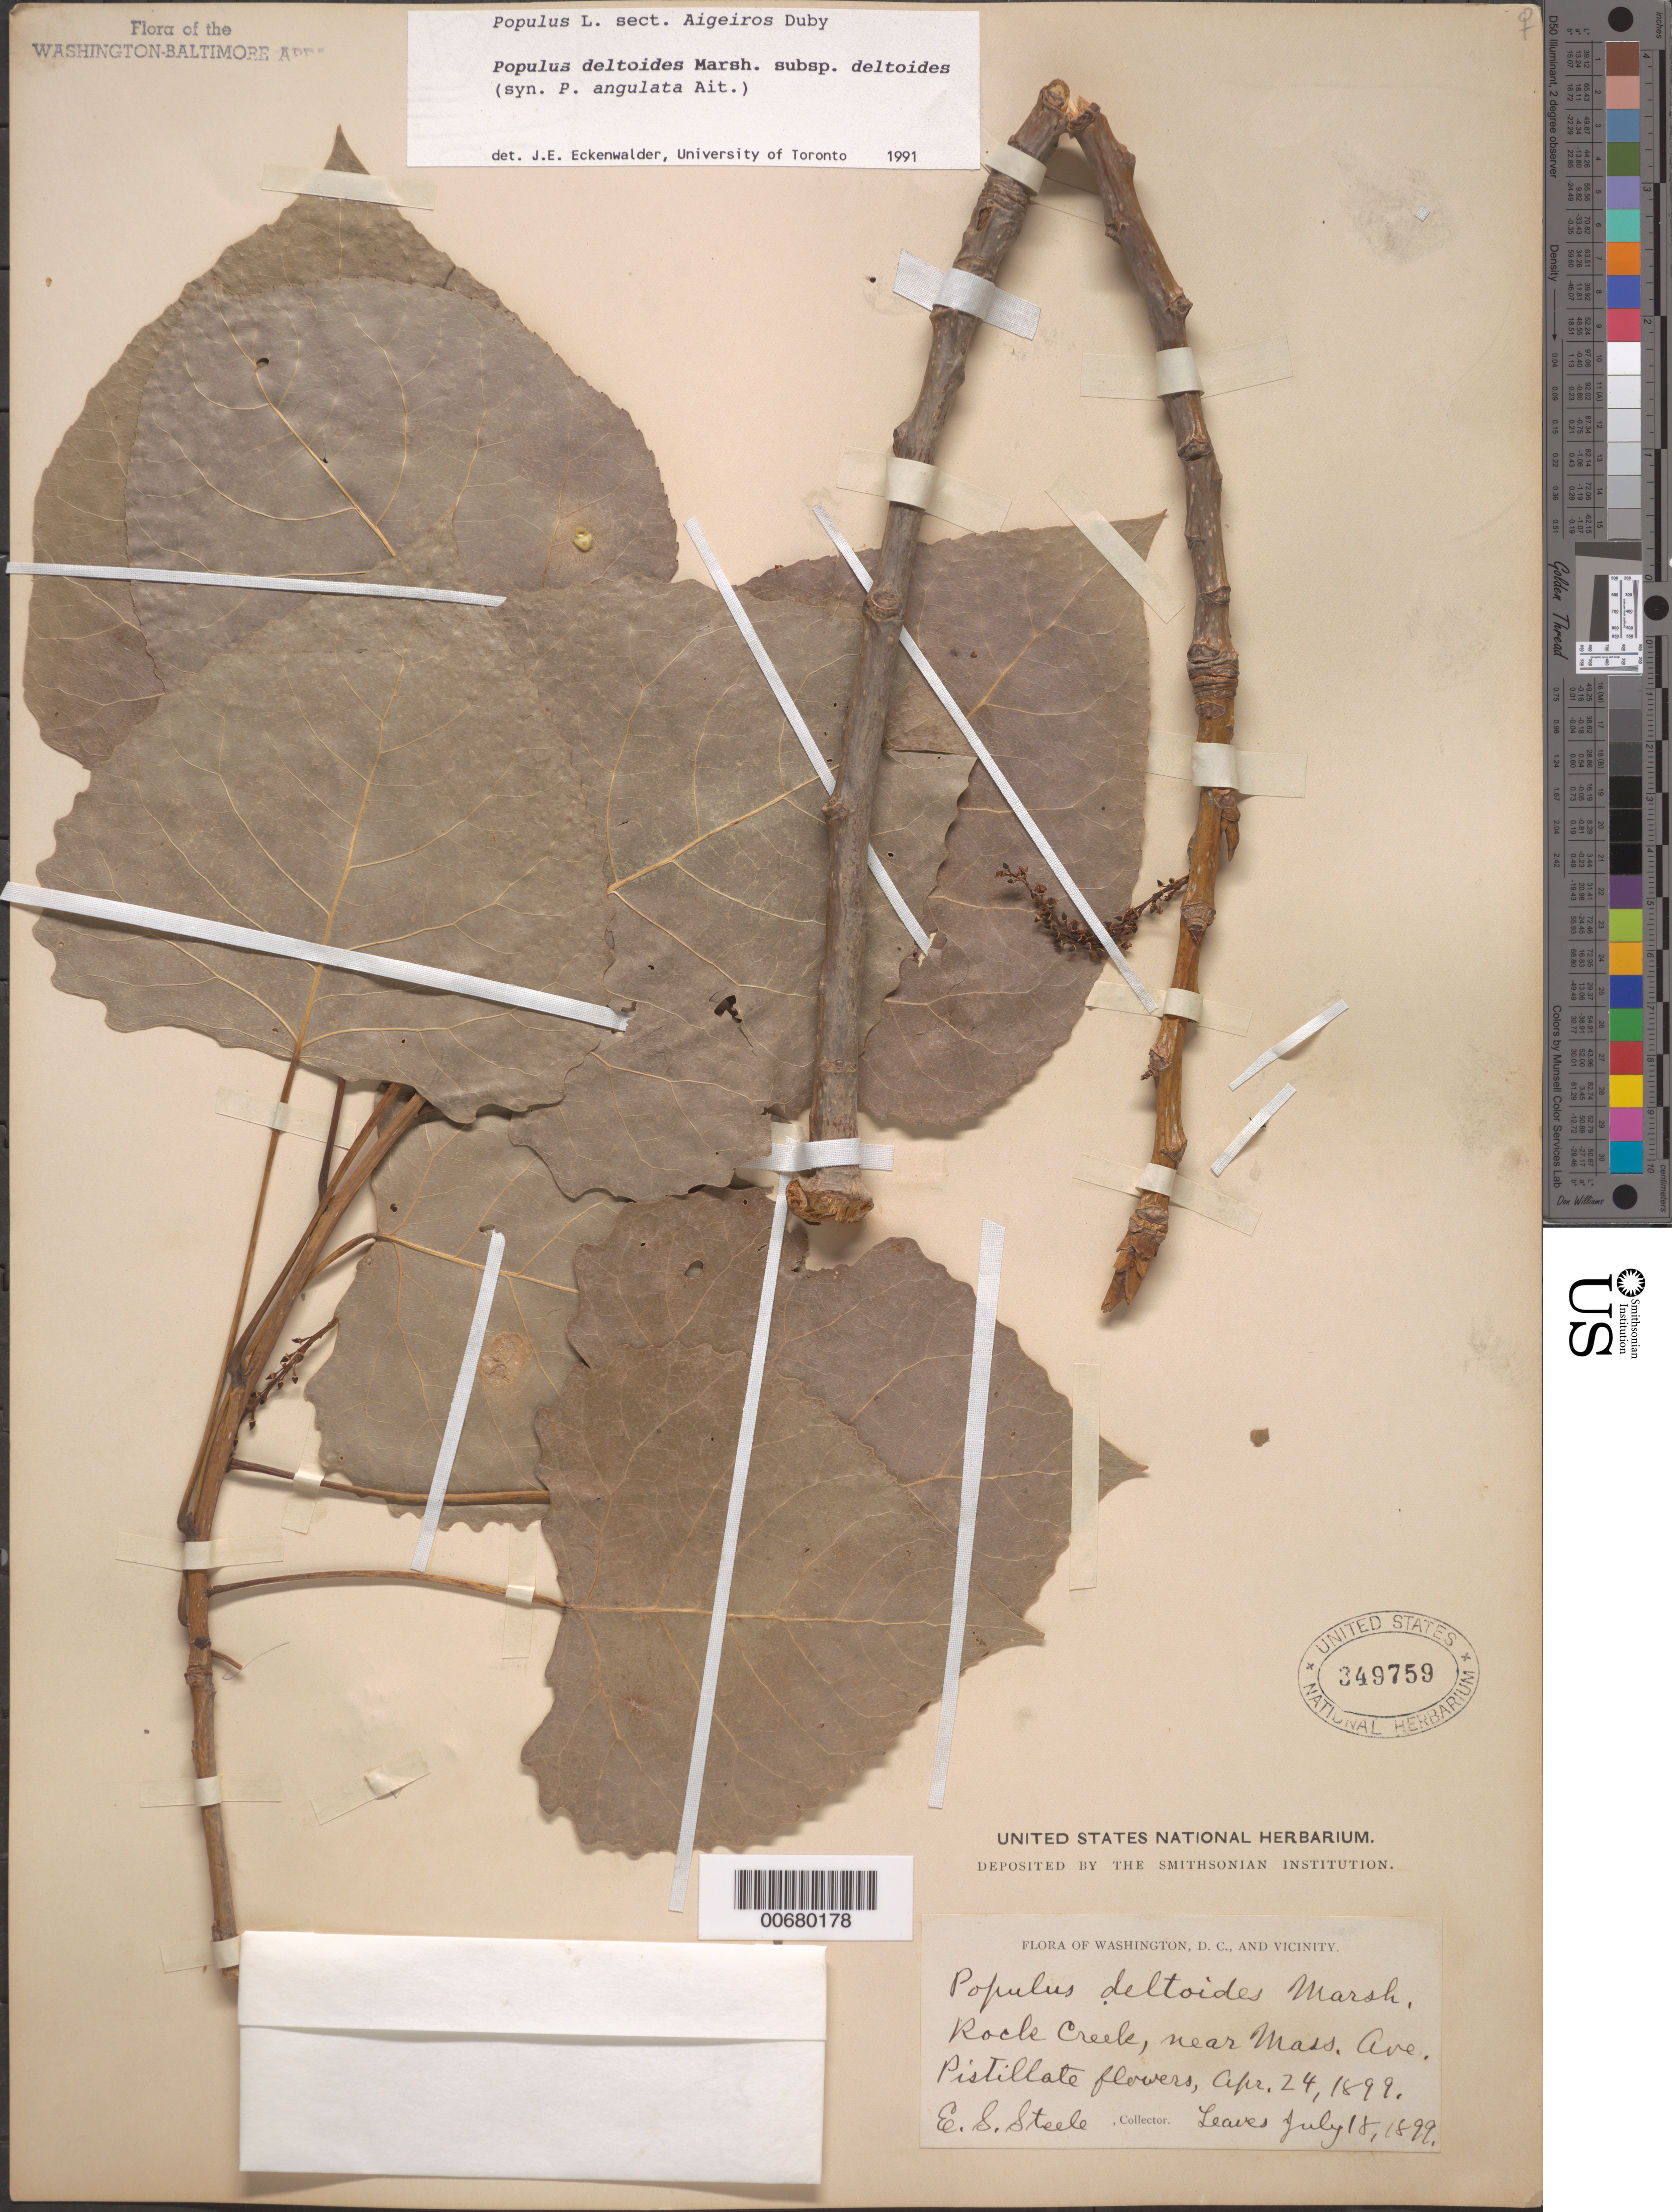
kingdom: Plantae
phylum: Tracheophyta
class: Magnoliopsida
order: Malpighiales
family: Salicaceae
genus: Populus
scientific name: Populus deltoides subsp. deltoides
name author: W. Bartram ex Marshall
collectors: E. Steele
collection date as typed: Apr. 24, 1899 and July 18, 1899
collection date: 1899-04-24,1899-07-18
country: United States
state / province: District of Columbia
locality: Rock Creek bottom near Mass. Ave. Bridge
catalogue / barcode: US 349759